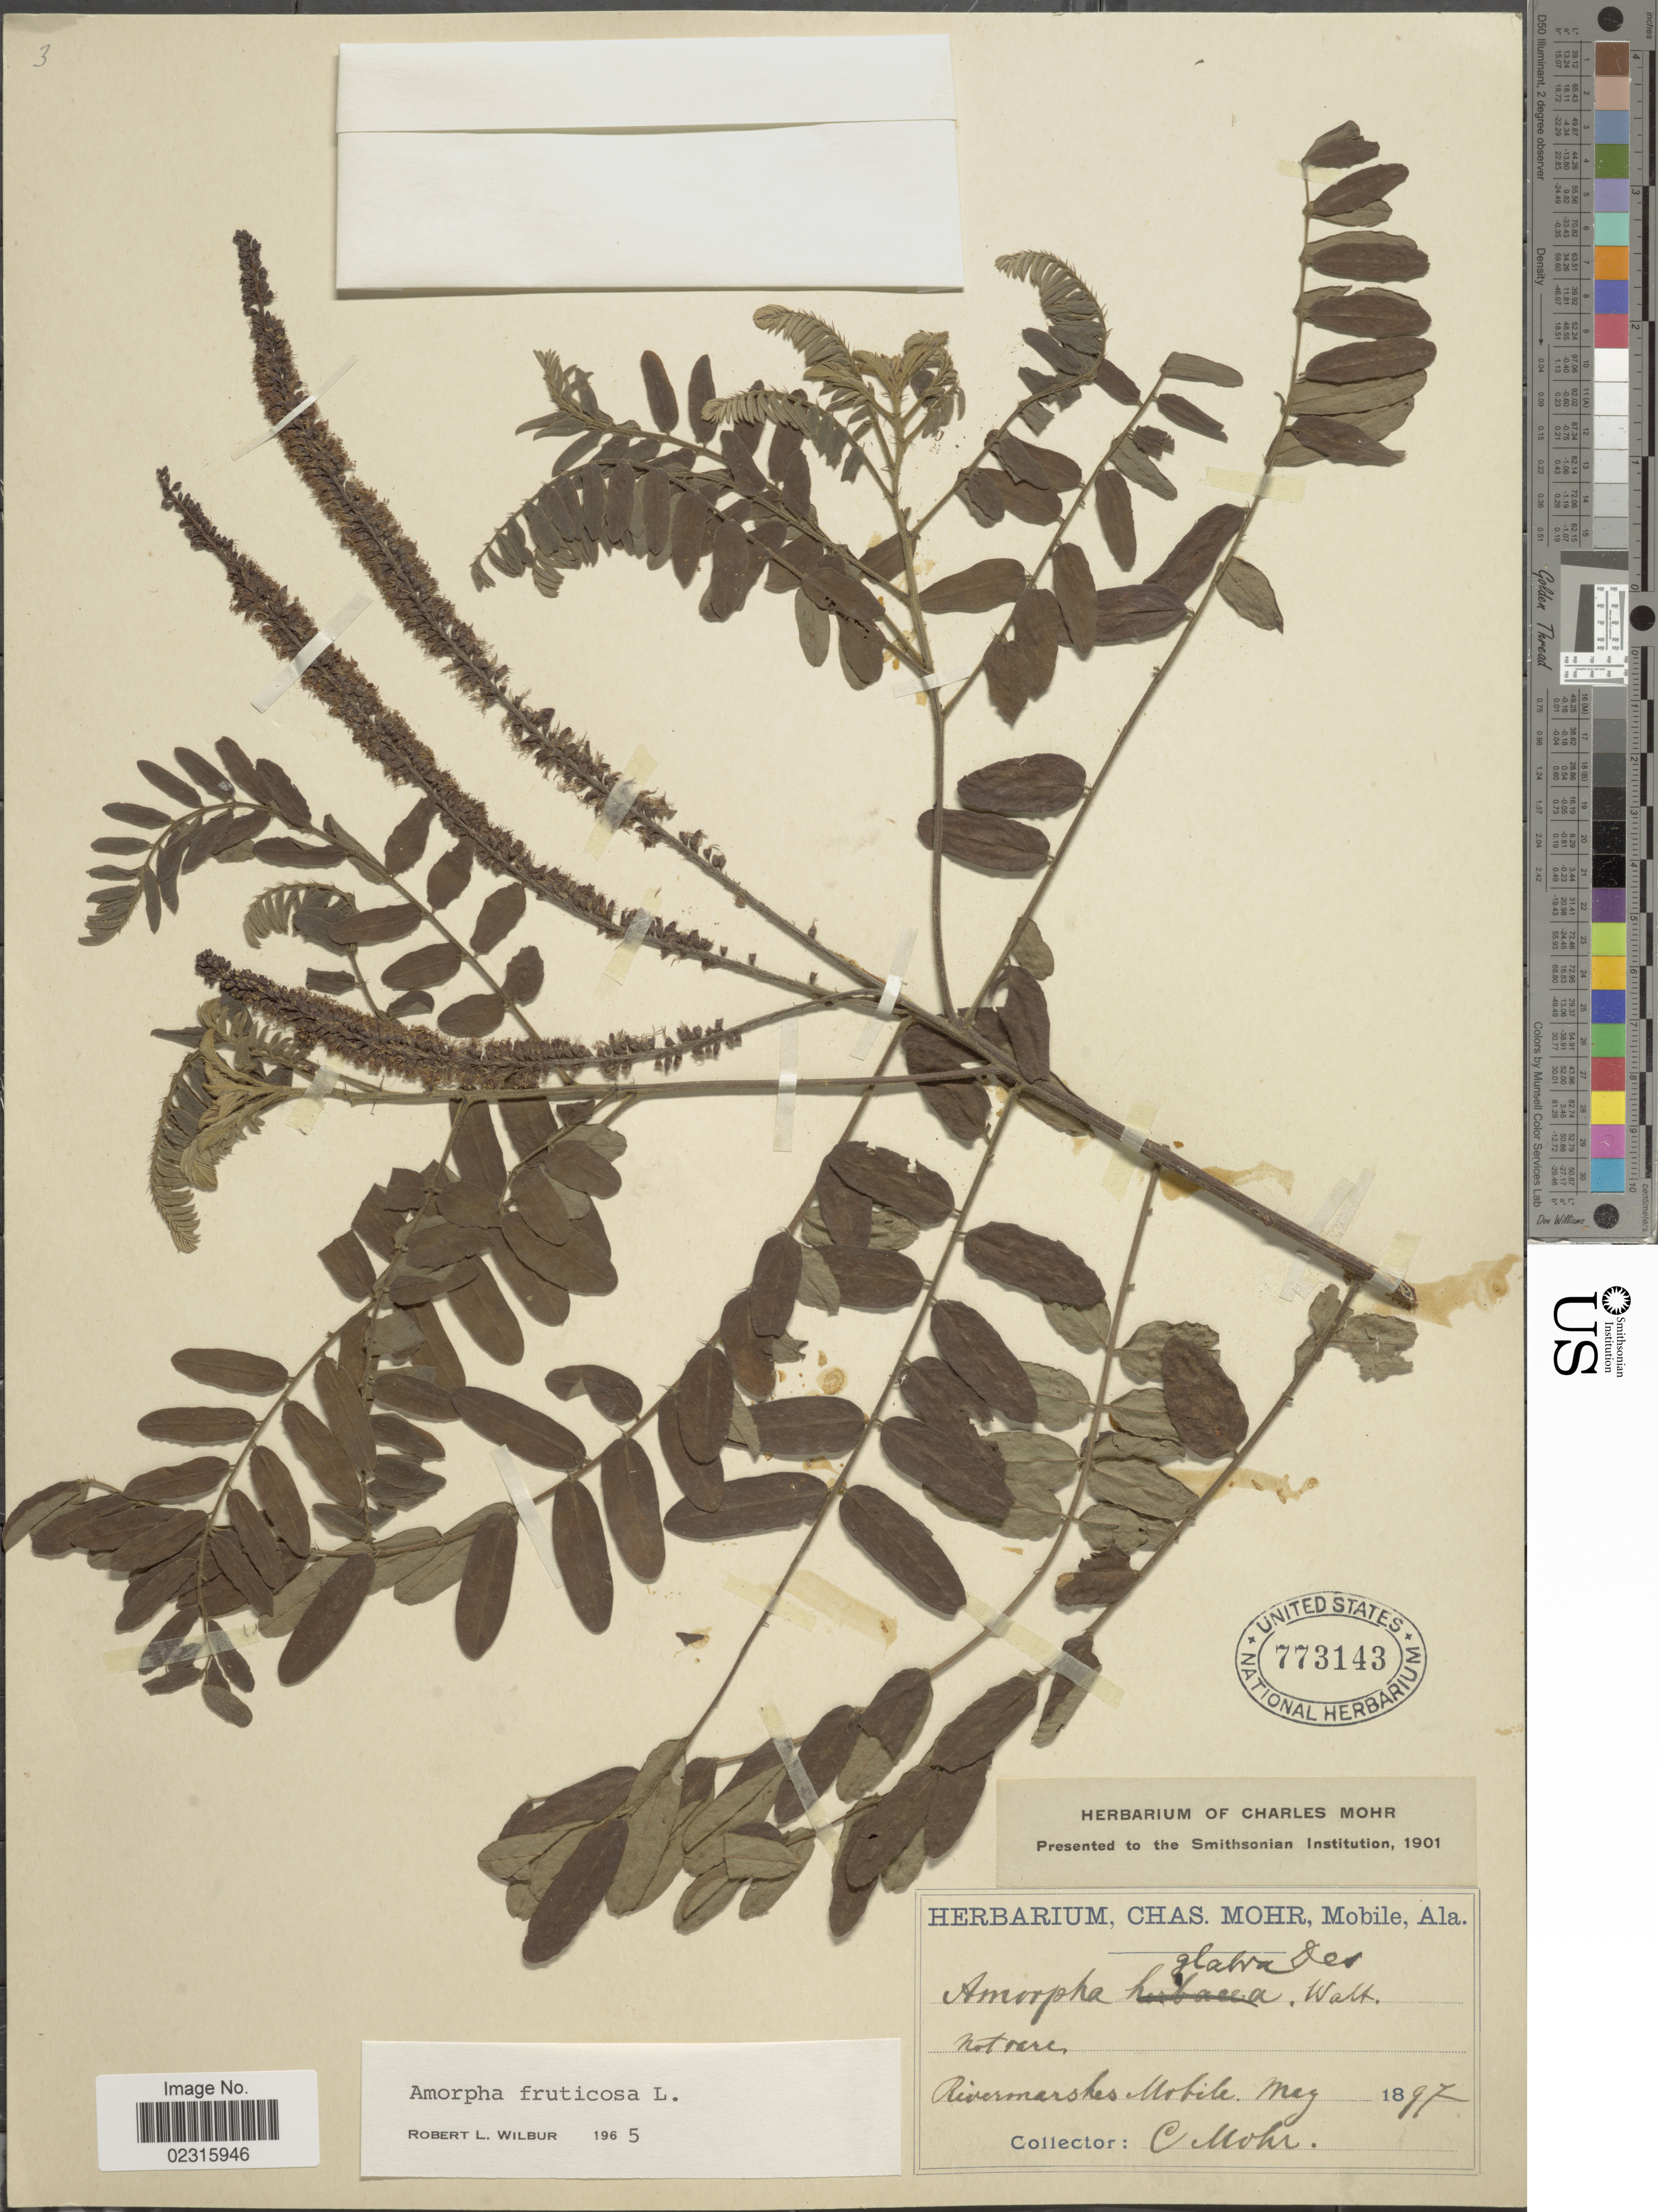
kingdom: Plantae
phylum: Tracheophyta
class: Magnoliopsida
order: Fabales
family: Fabaceae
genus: Amorpha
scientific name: Amorpha fruticosa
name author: L.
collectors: C. T. Mohr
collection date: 1897-05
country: United States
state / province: Alabama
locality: Mobile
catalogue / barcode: US 773143